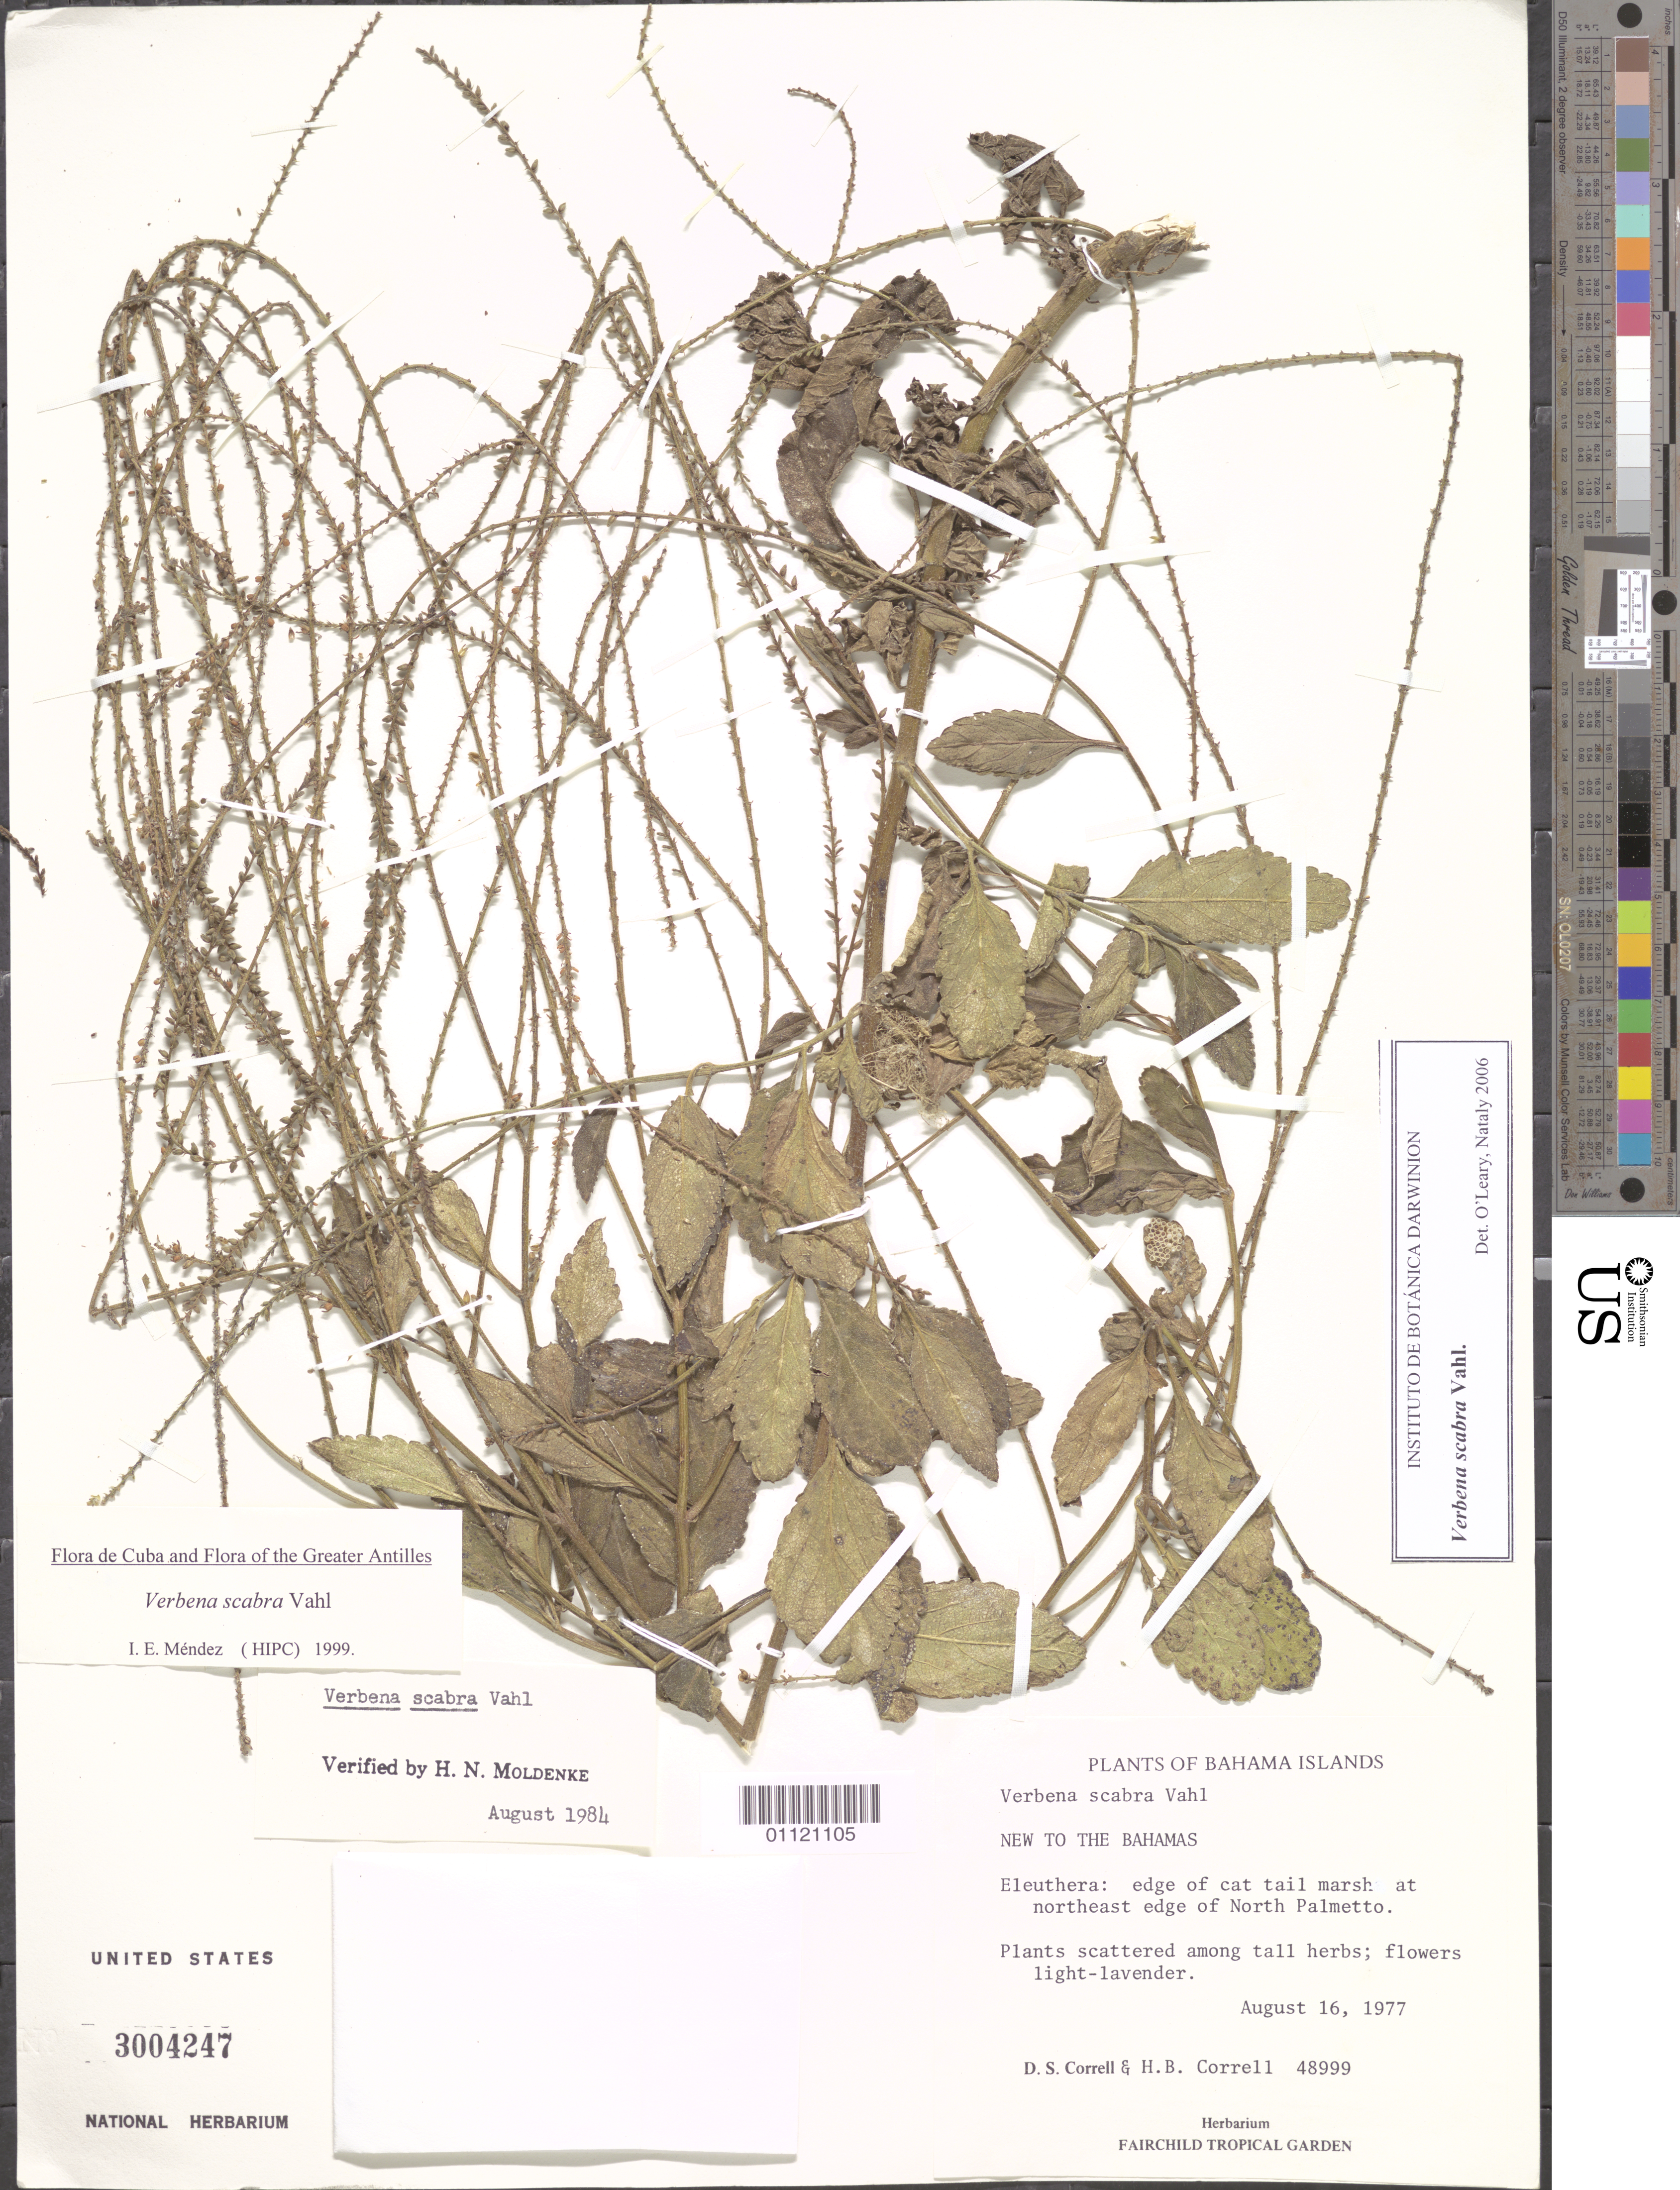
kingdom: Plantae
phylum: Tracheophyta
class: Magnoliopsida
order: Lamiales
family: Verbenaceae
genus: Verbena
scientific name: Verbena scabra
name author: Vahl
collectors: D. S. Correll & H. Correll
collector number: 48999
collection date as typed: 16 Aug 1977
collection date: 1977-08-16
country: Bahamas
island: Eleuthera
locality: Edge of cat tail marsh at NE edge of N Palmetto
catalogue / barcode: US 3004247